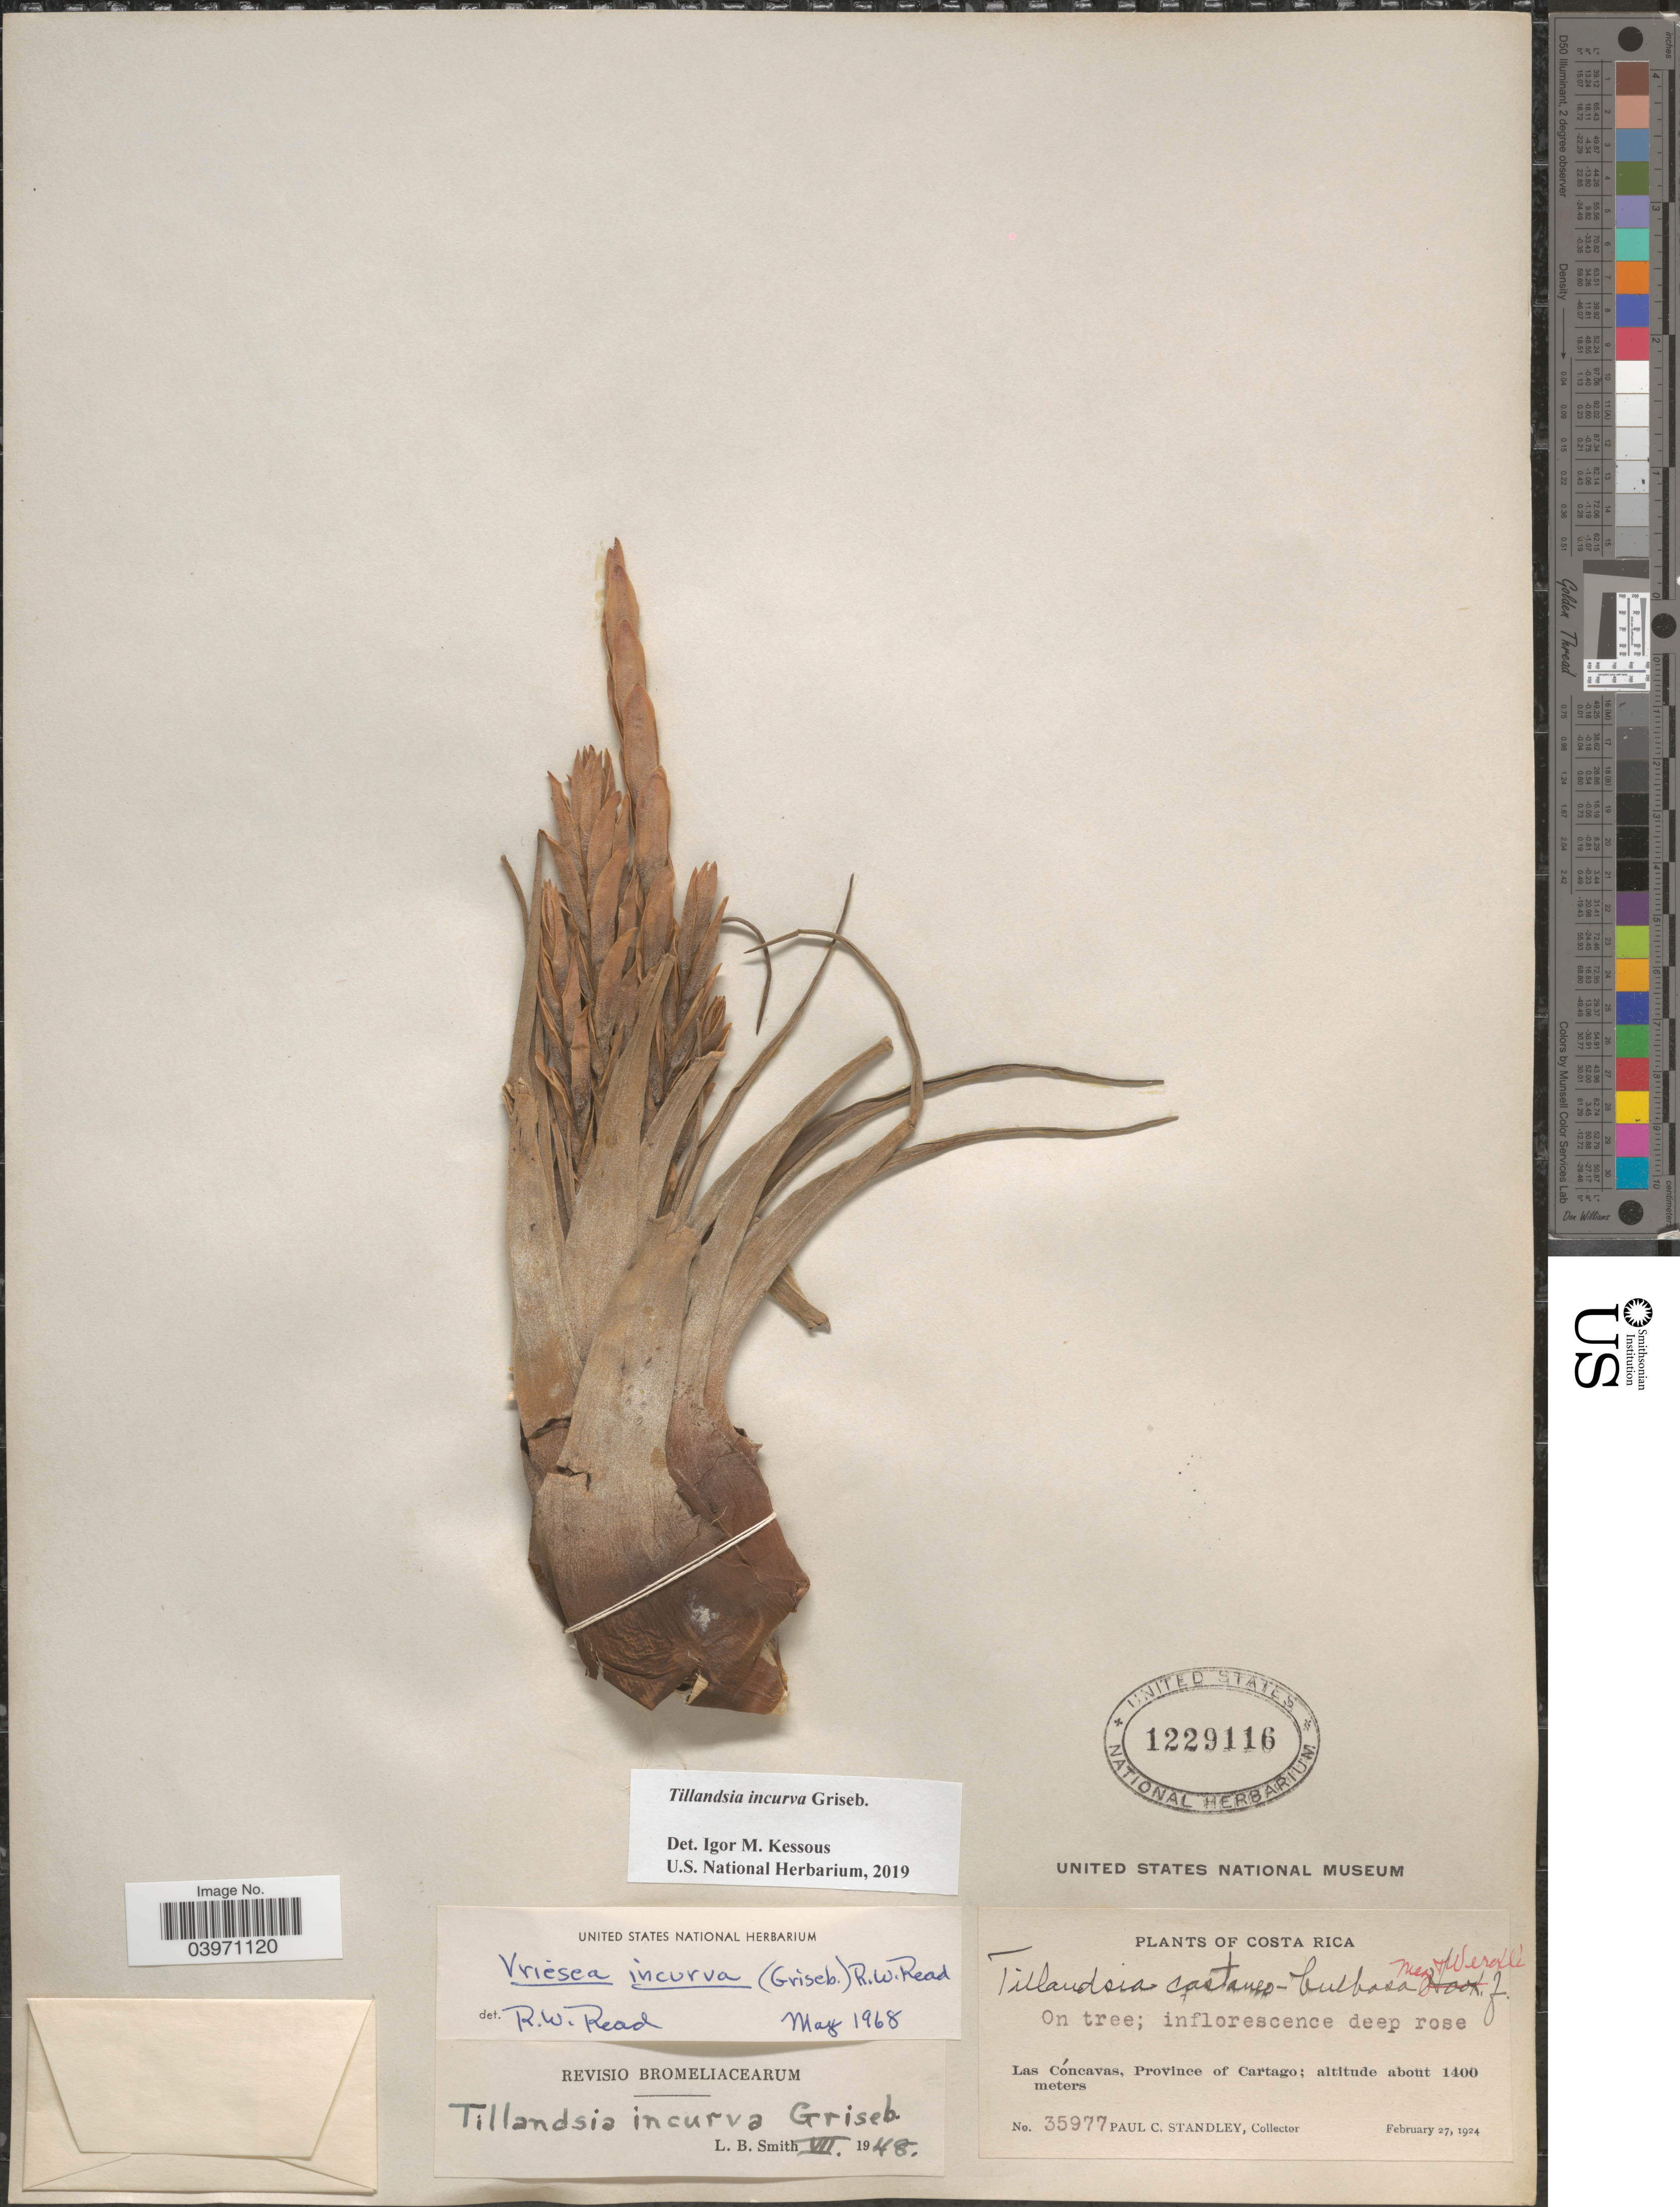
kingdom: Plantae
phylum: Tracheophyta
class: Liliopsida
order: Poales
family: Bromeliaceae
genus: Tillandsia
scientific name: Tillandsia incurva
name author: Griseb.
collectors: P. C. Standley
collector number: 35977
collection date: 1924-02-27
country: Costa Rica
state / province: Cartago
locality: Las Cóncavas.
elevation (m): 1400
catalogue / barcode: US 1229116